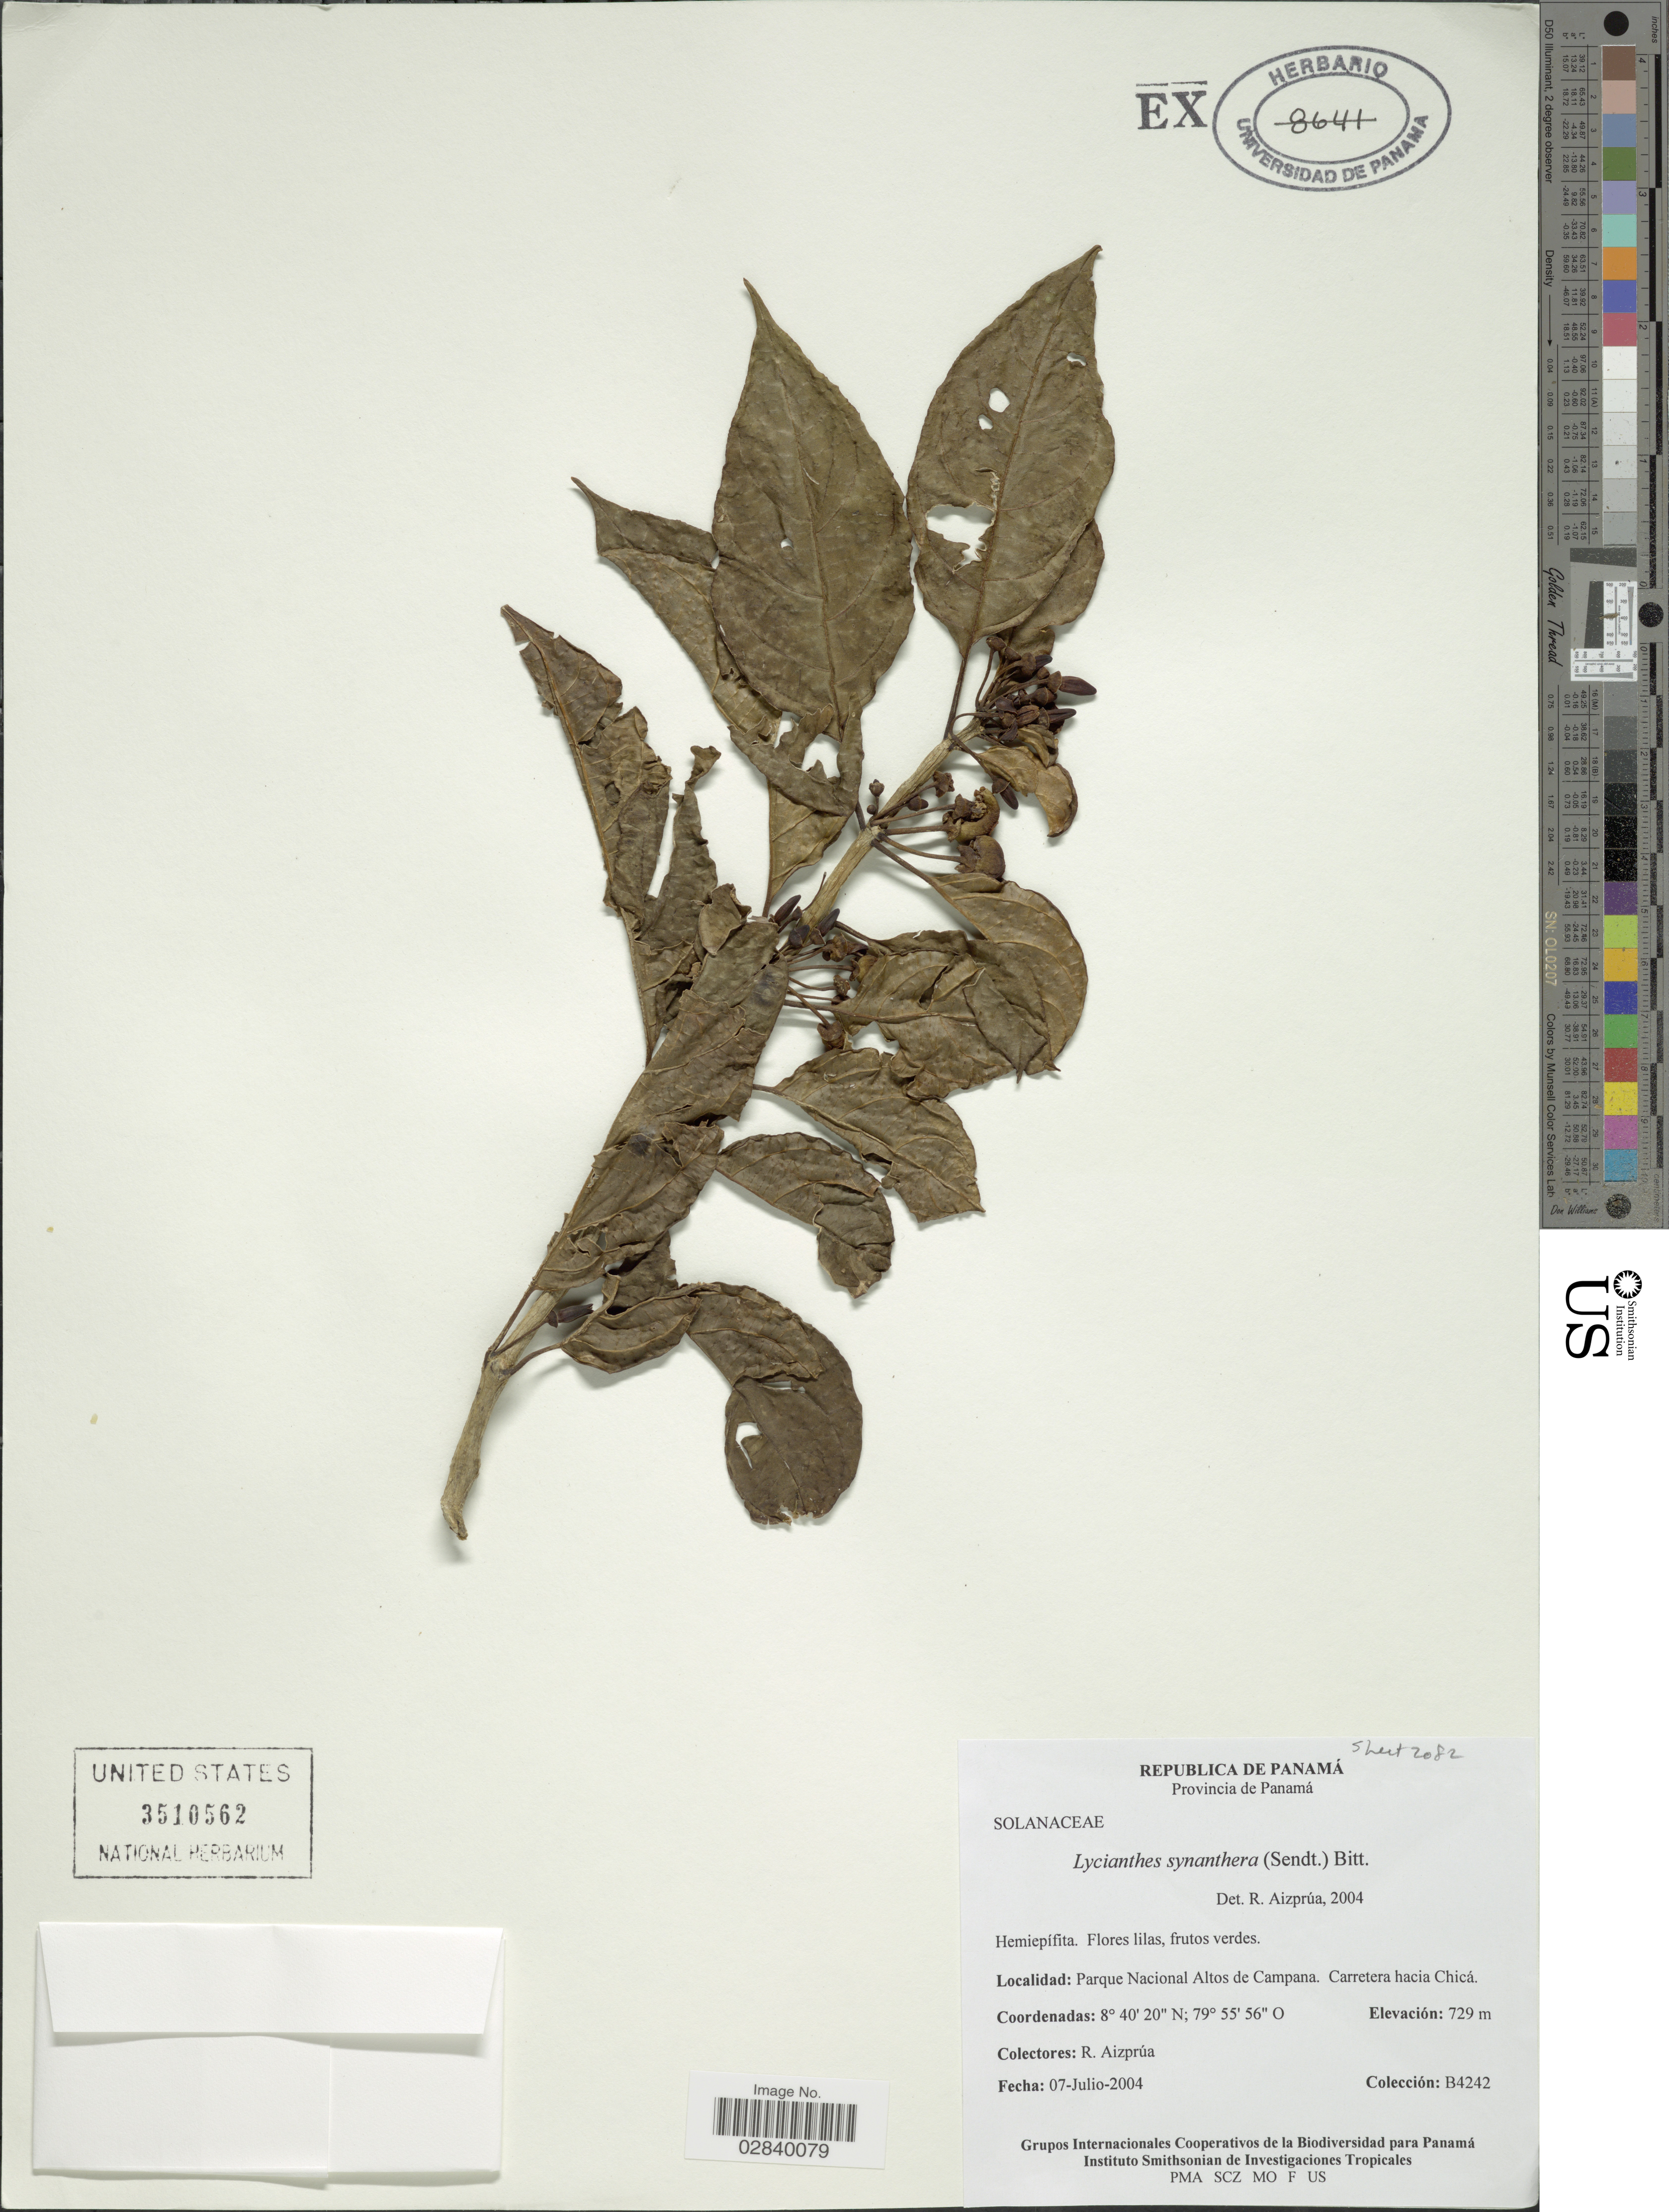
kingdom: Plantae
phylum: Tracheophyta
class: Magnoliopsida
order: Solanales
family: Solanaceae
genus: Lycianthes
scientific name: Lycianthes synanthera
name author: (Sendtn.) Bitter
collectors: R. Aizprúa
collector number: B4242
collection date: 2004-07-07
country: Panama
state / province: Panamá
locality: Parque Nacional Altos de Campana. Carretera hacia Chicá.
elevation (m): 729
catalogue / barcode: US 3510562